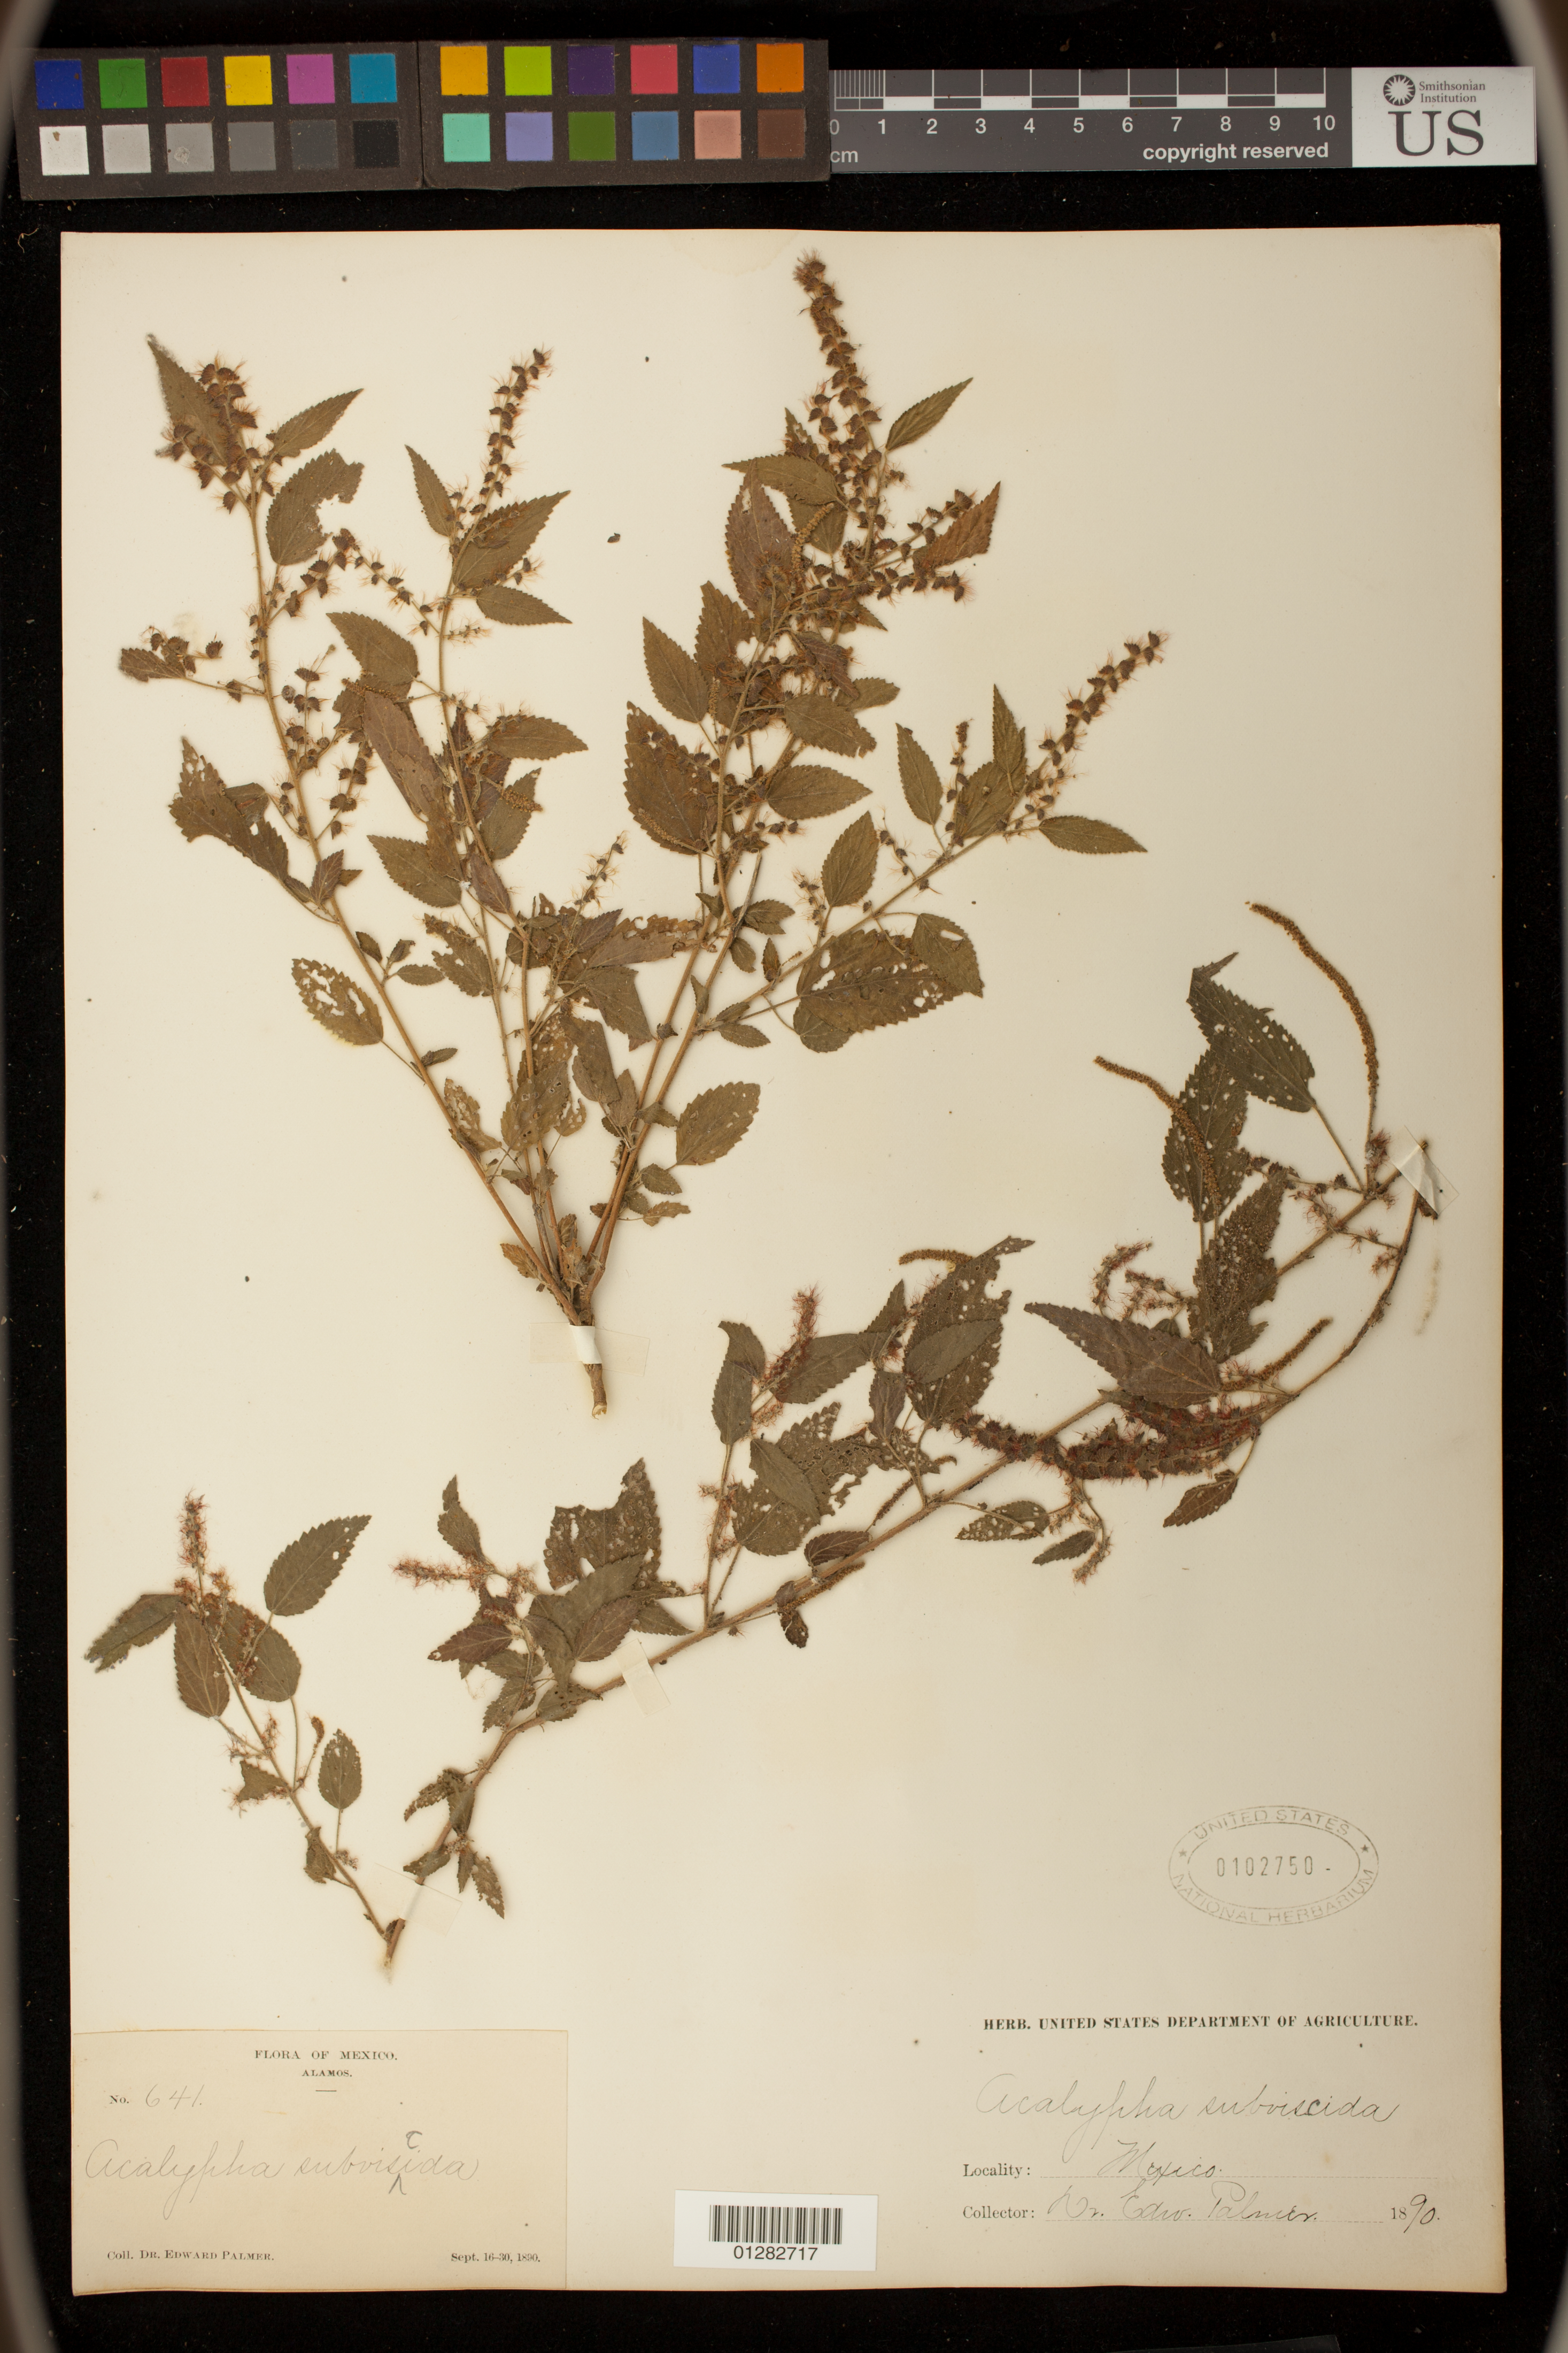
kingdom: Plantae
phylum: Tracheophyta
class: Magnoliopsida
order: Malpighiales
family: Euphorbiaceae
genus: Acalypha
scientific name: Acalypha subviscida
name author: S. Watson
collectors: E. Palmer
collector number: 641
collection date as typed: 16 Sep 1890 to 30 Sep 1890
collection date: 1890-09-16/1890-09-30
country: Mexico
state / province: Sonora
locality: Alamos.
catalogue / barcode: US 102750